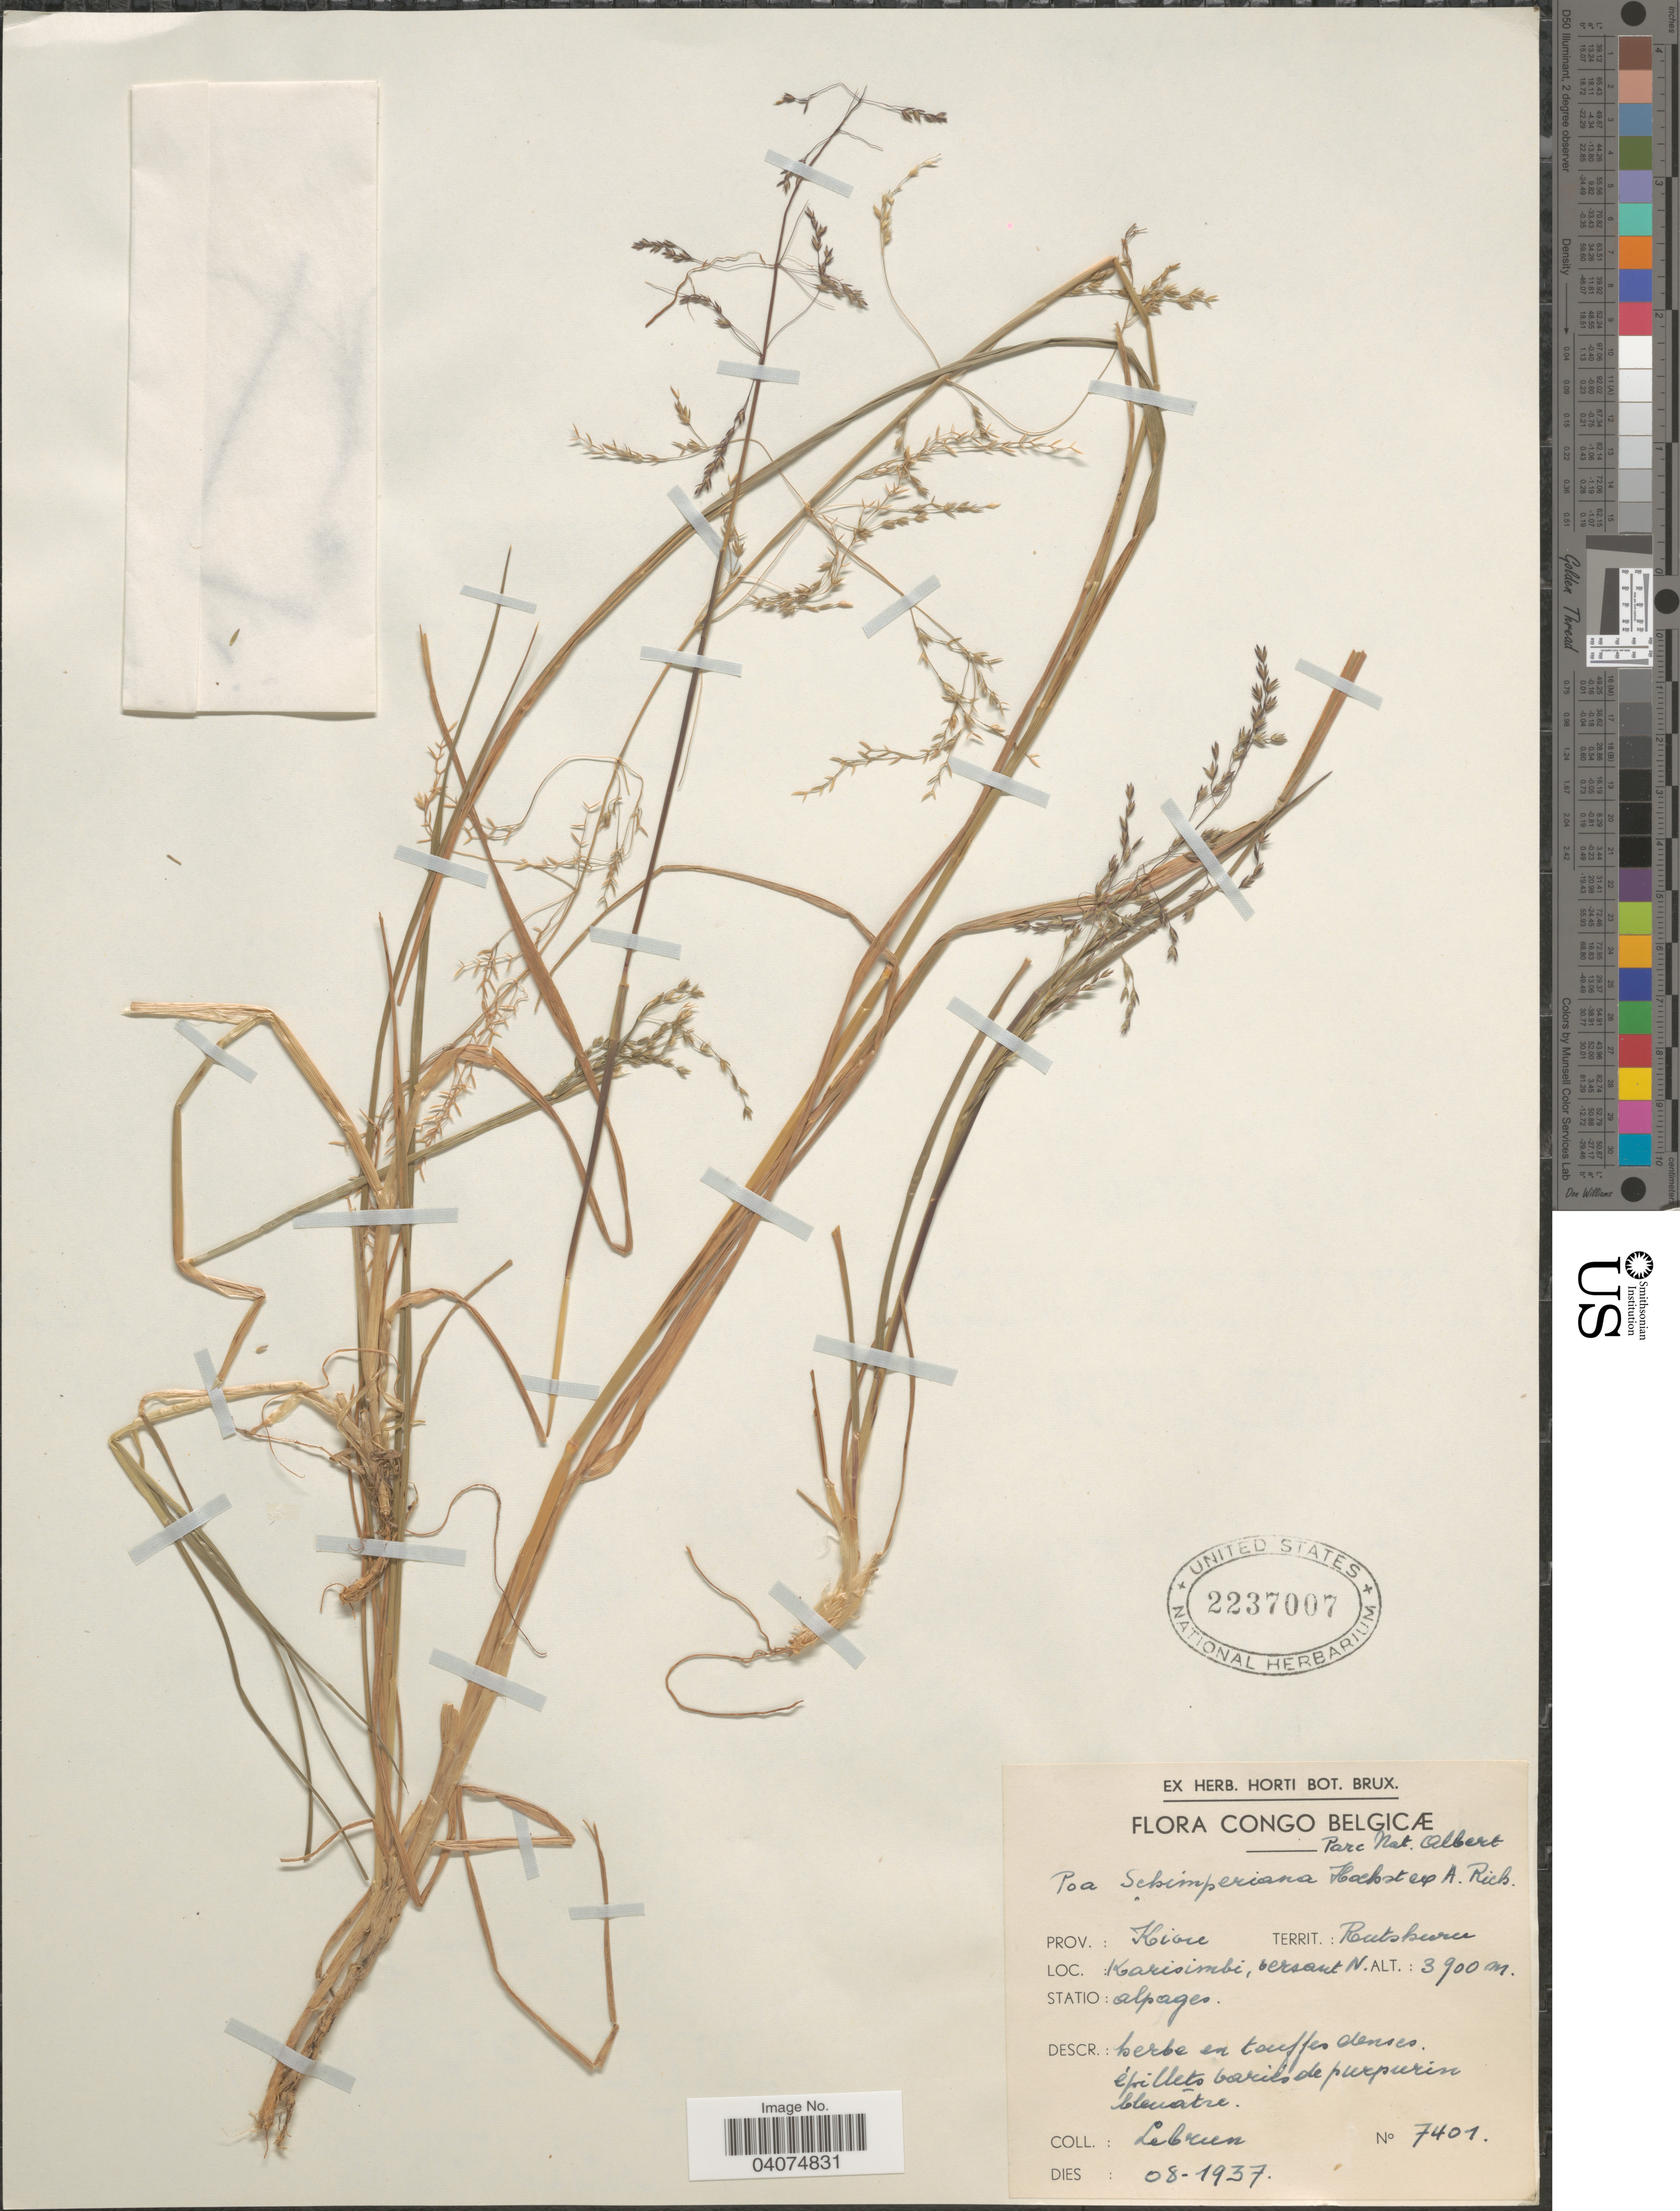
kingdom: Plantae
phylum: Tracheophyta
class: Liliopsida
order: Poales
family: Poaceae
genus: Poa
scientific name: Poa schimperiana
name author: Hochst. ex A. Rich.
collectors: J.A. Lebrun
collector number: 7401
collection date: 1937-08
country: Congo, Democratic Republic of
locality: Congo Belgicæ. Parc. Nat. Albert. Prov.: Kivu. Territ.: Rutshuru. Karisimbi, versant N.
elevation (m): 3900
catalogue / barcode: US 2237007